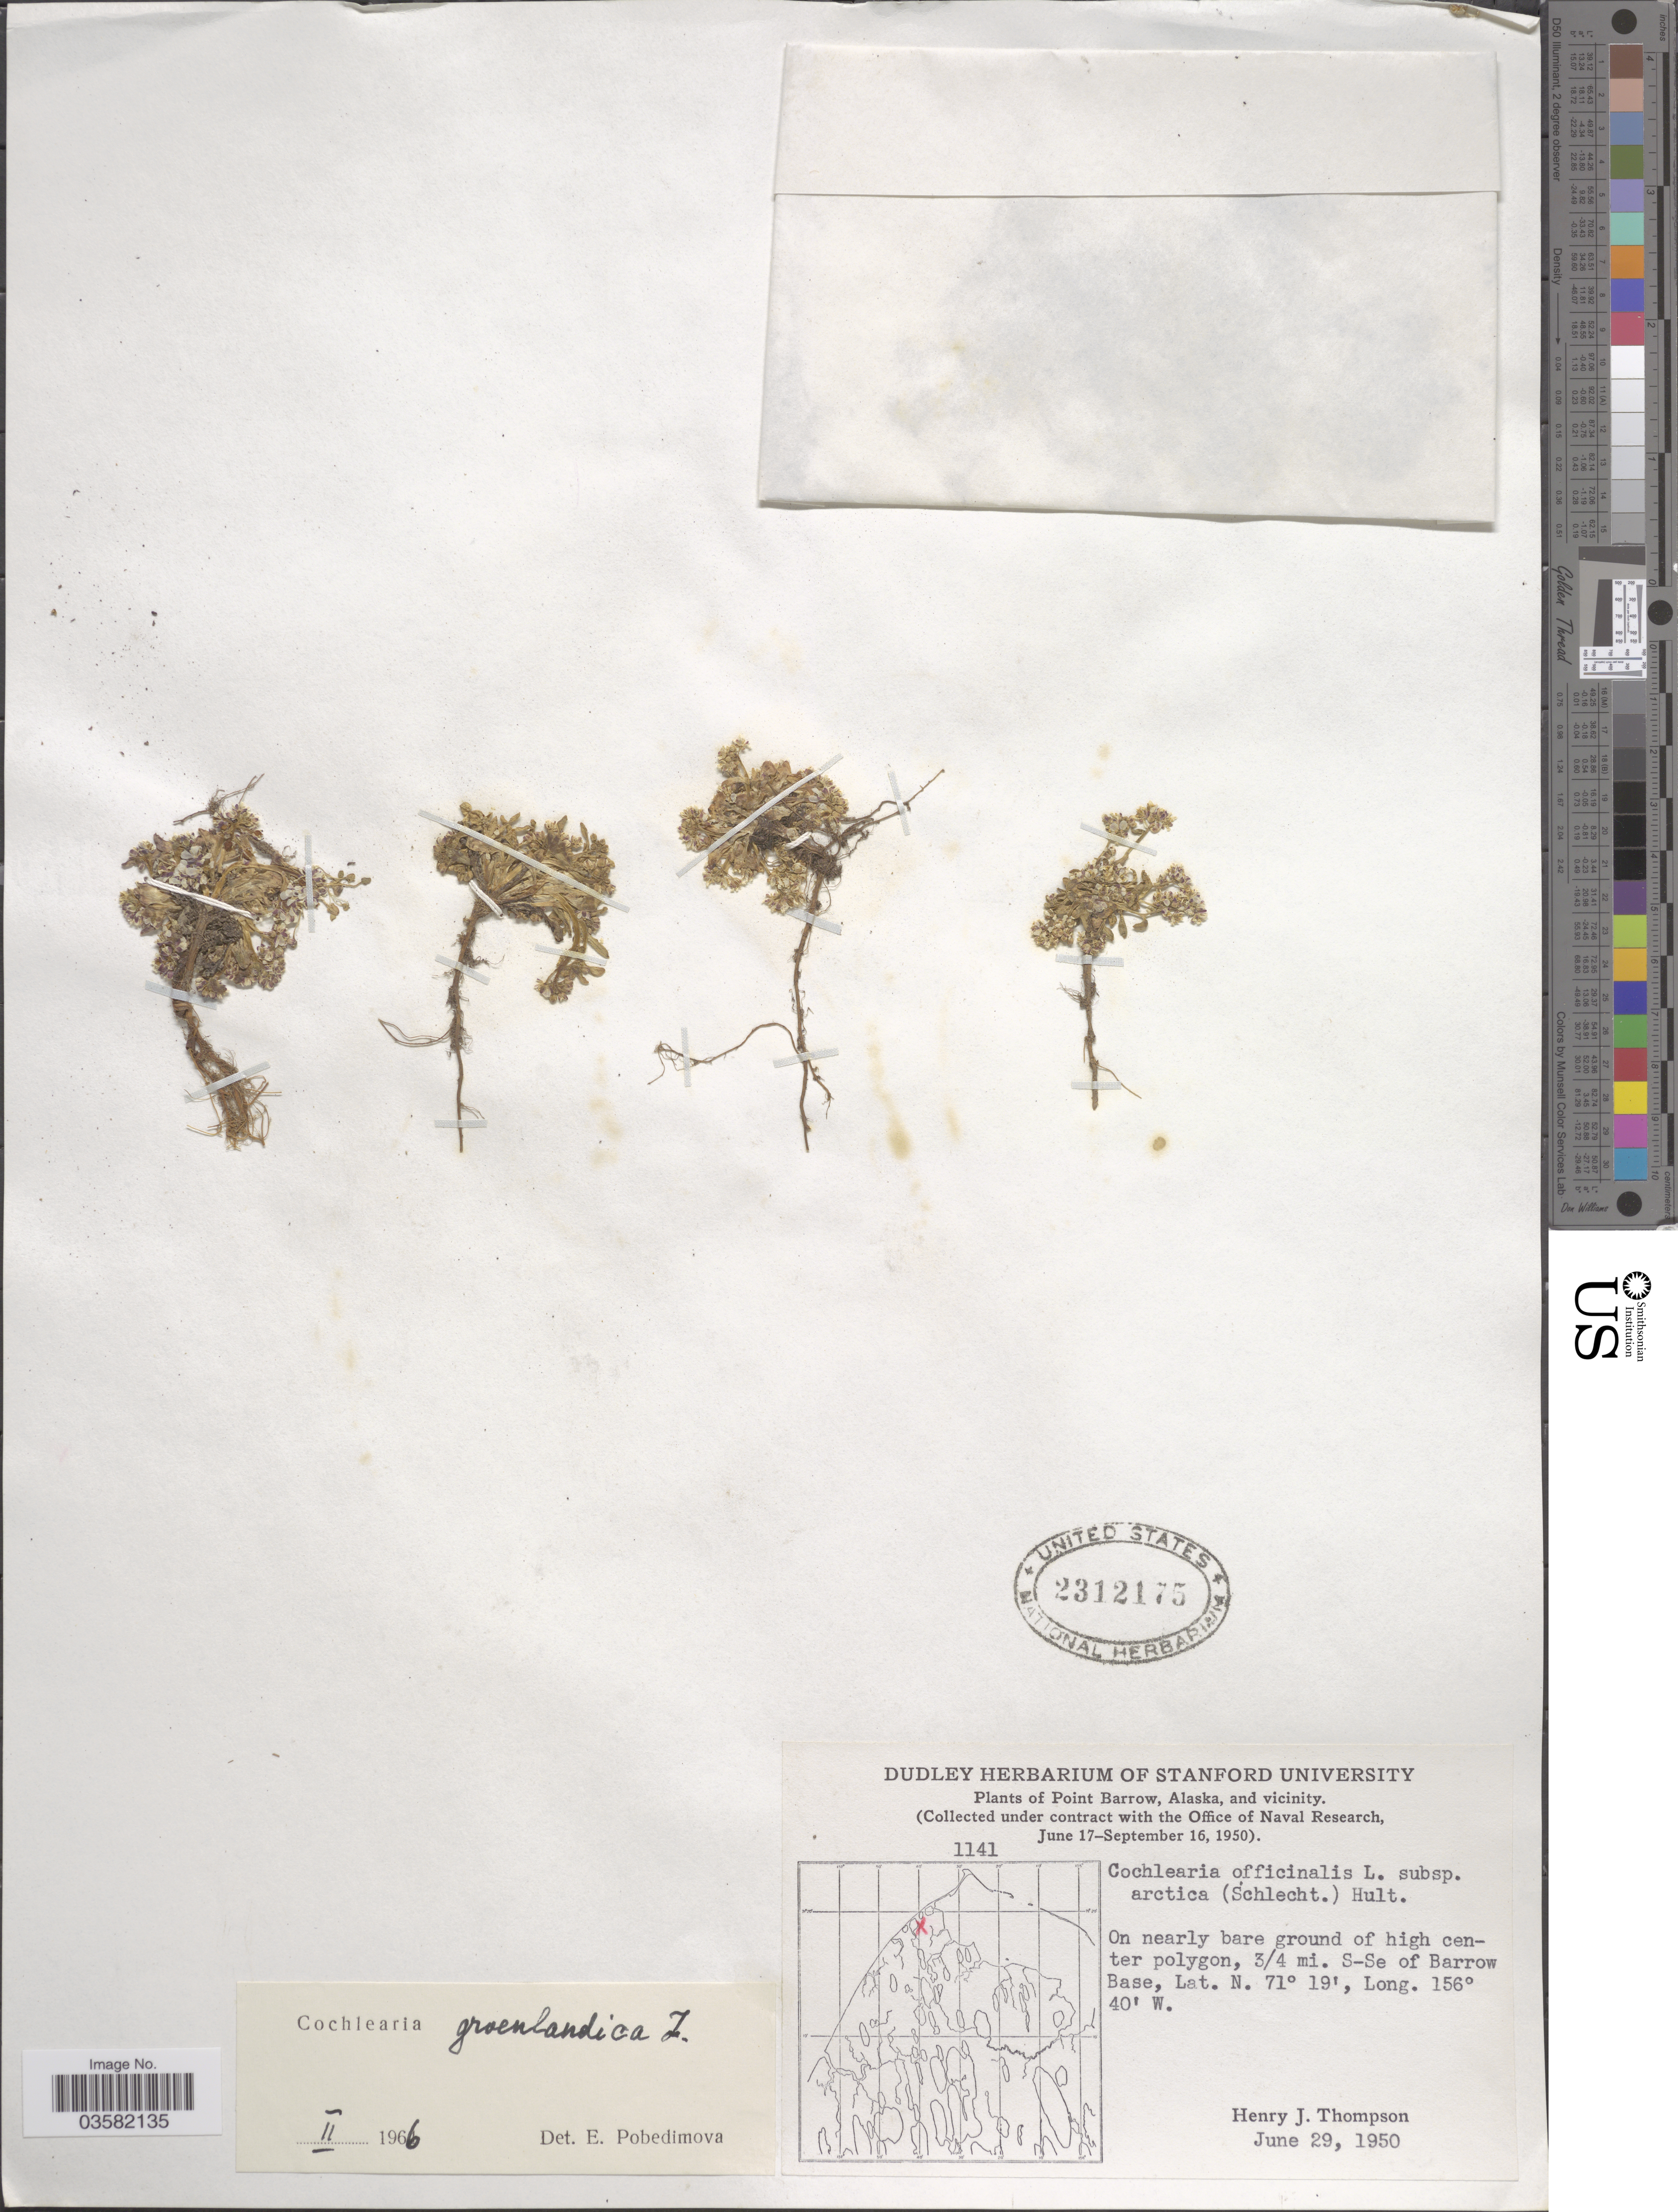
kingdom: Plantae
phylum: Tracheophyta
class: Magnoliopsida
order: Brassicales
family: Brassicaceae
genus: Cochlearia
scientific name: Cochlearia groenlandica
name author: L.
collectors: H. J. Thompson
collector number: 1141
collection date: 1950-06-29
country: United States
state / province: Alaska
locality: Point Barrow, Alaska, and vicinity. 3/4 mi. S-Se of Barrow Base.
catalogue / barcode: US 2312175